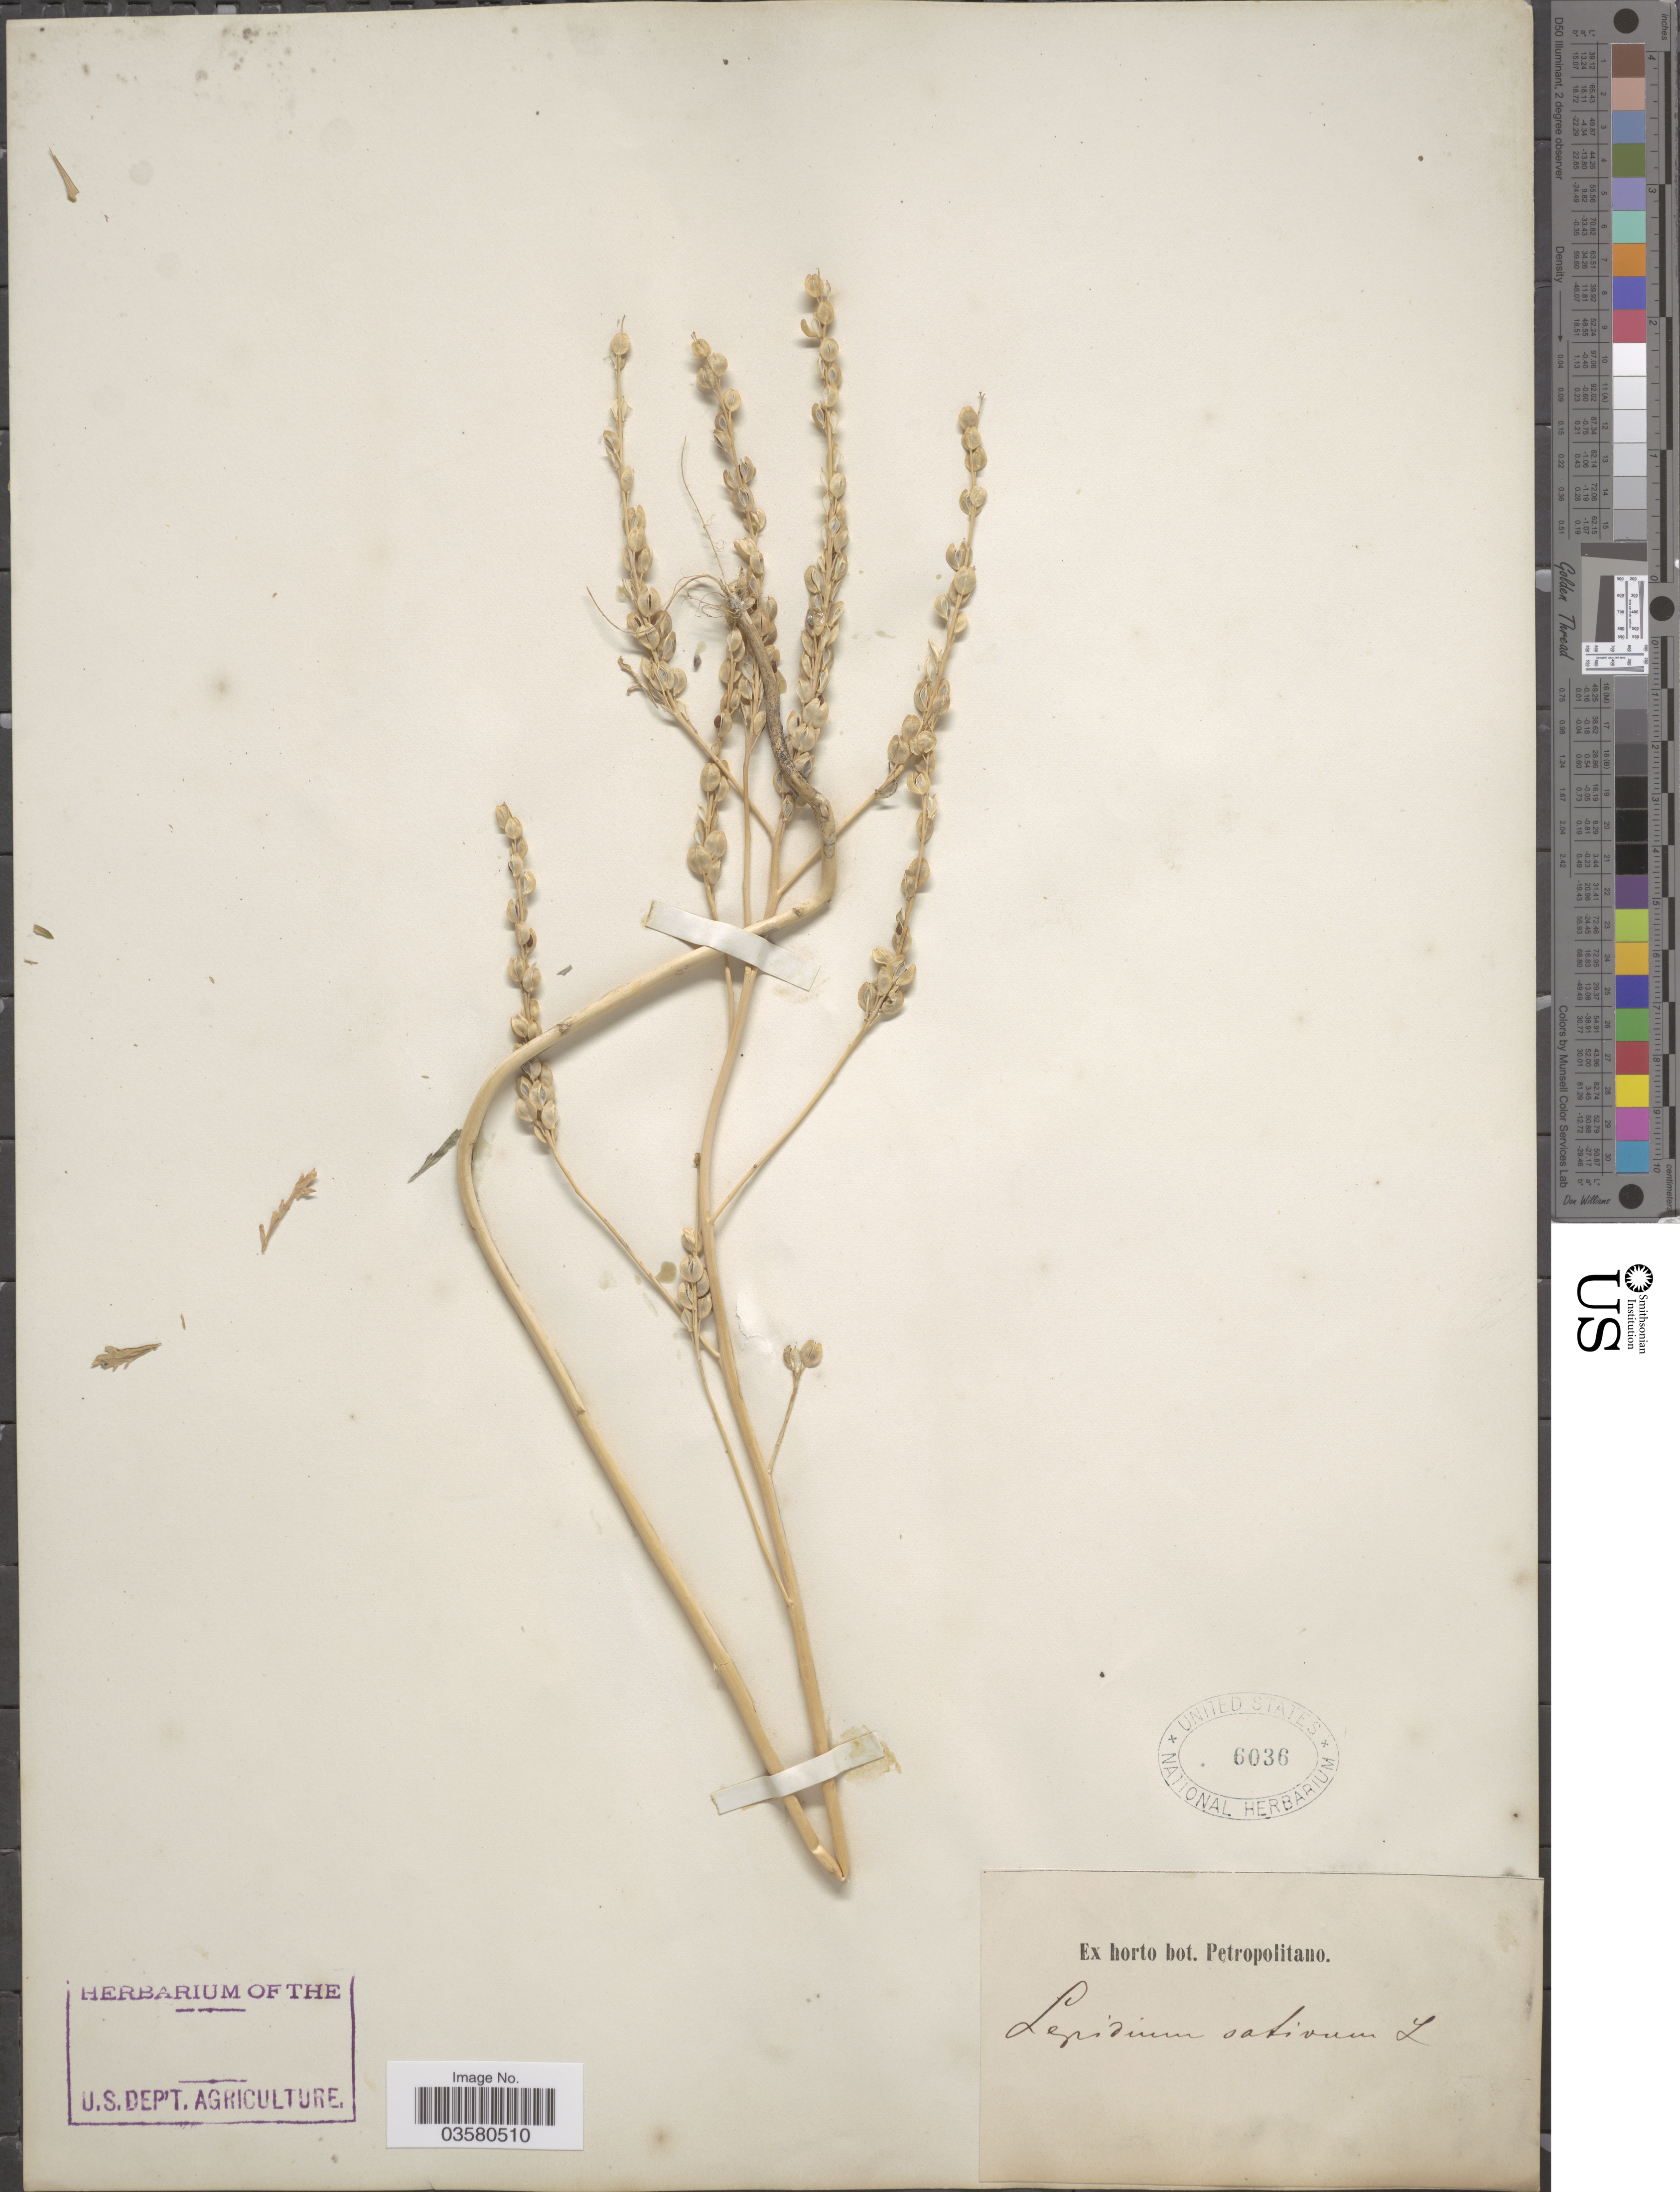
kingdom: Plantae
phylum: Tracheophyta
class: Magnoliopsida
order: Brassicales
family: Brassicaceae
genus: Lepidium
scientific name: Lepidium sativum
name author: L.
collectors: ex Horto Bot. Petropolitano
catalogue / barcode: US 6036